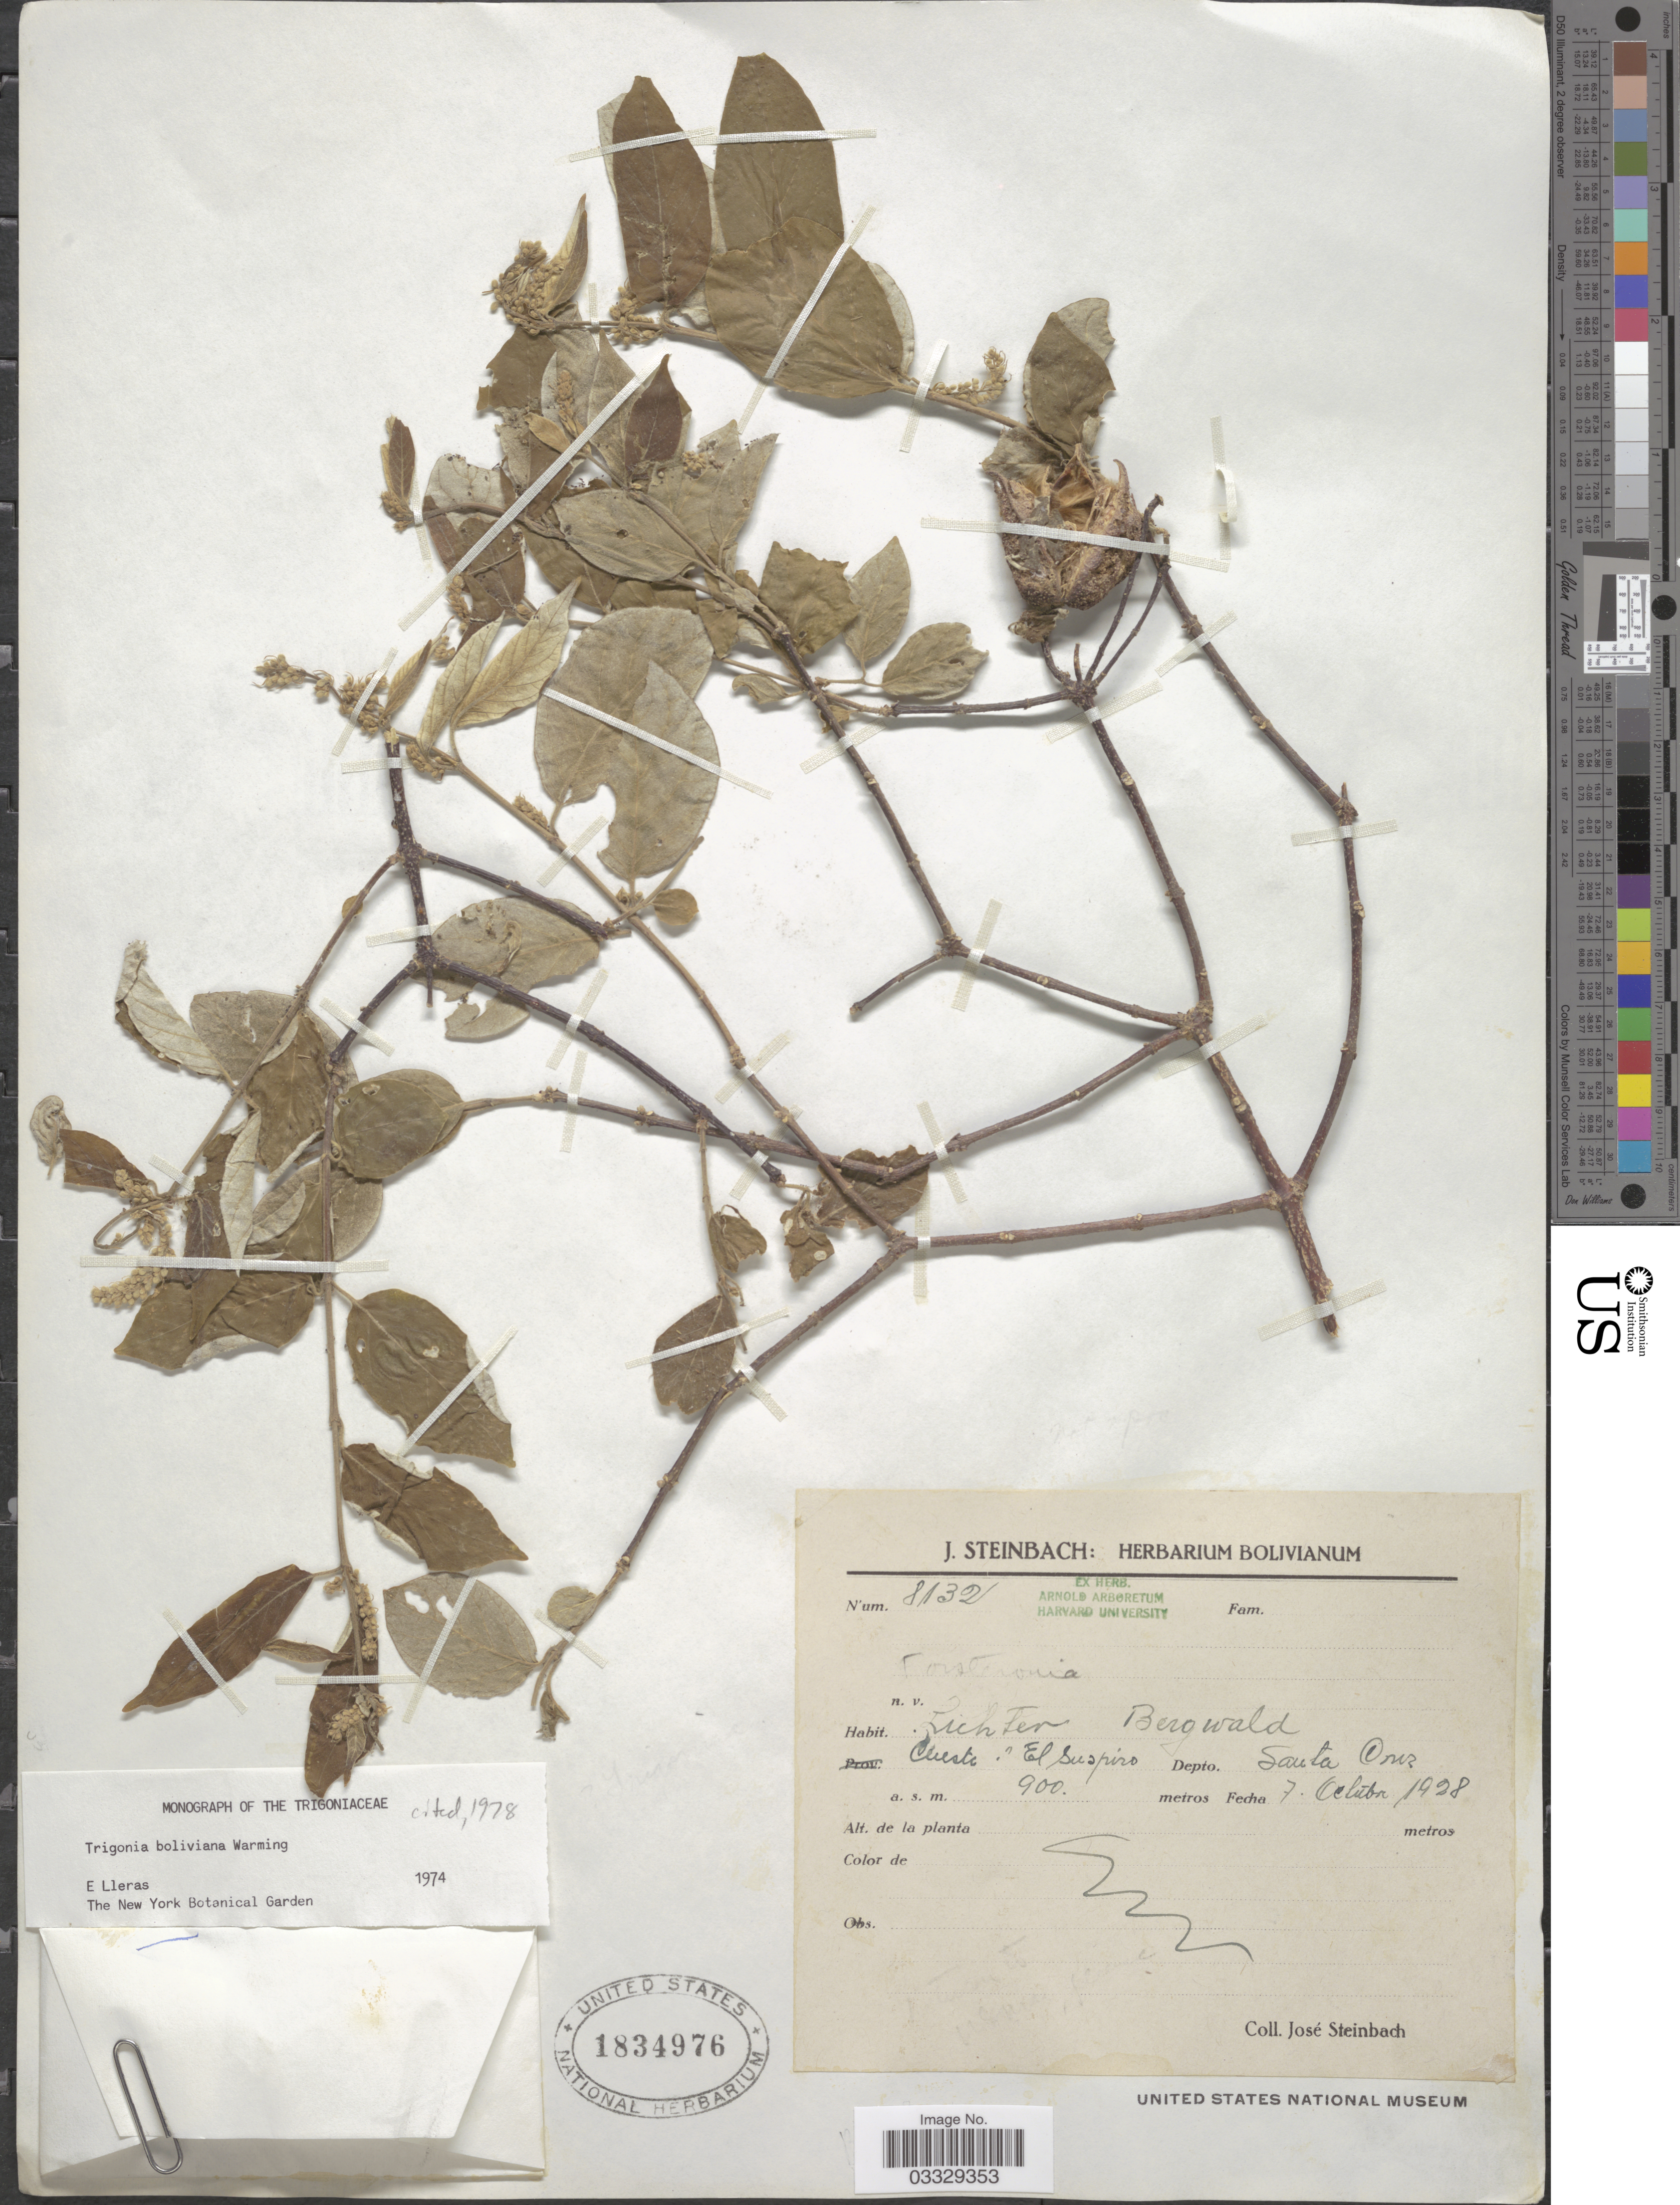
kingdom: Plantae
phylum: Tracheophyta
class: Magnoliopsida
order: Malpighiales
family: Trigoniaceae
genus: Trigonia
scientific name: Trigonia boliviana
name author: Warm.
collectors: J. Steinbach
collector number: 8132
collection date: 1928-10-07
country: Bolivia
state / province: Santa Cruz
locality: Cuesto El suopiro. Depto. Santa Cruz.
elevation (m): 900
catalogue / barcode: US 1834976